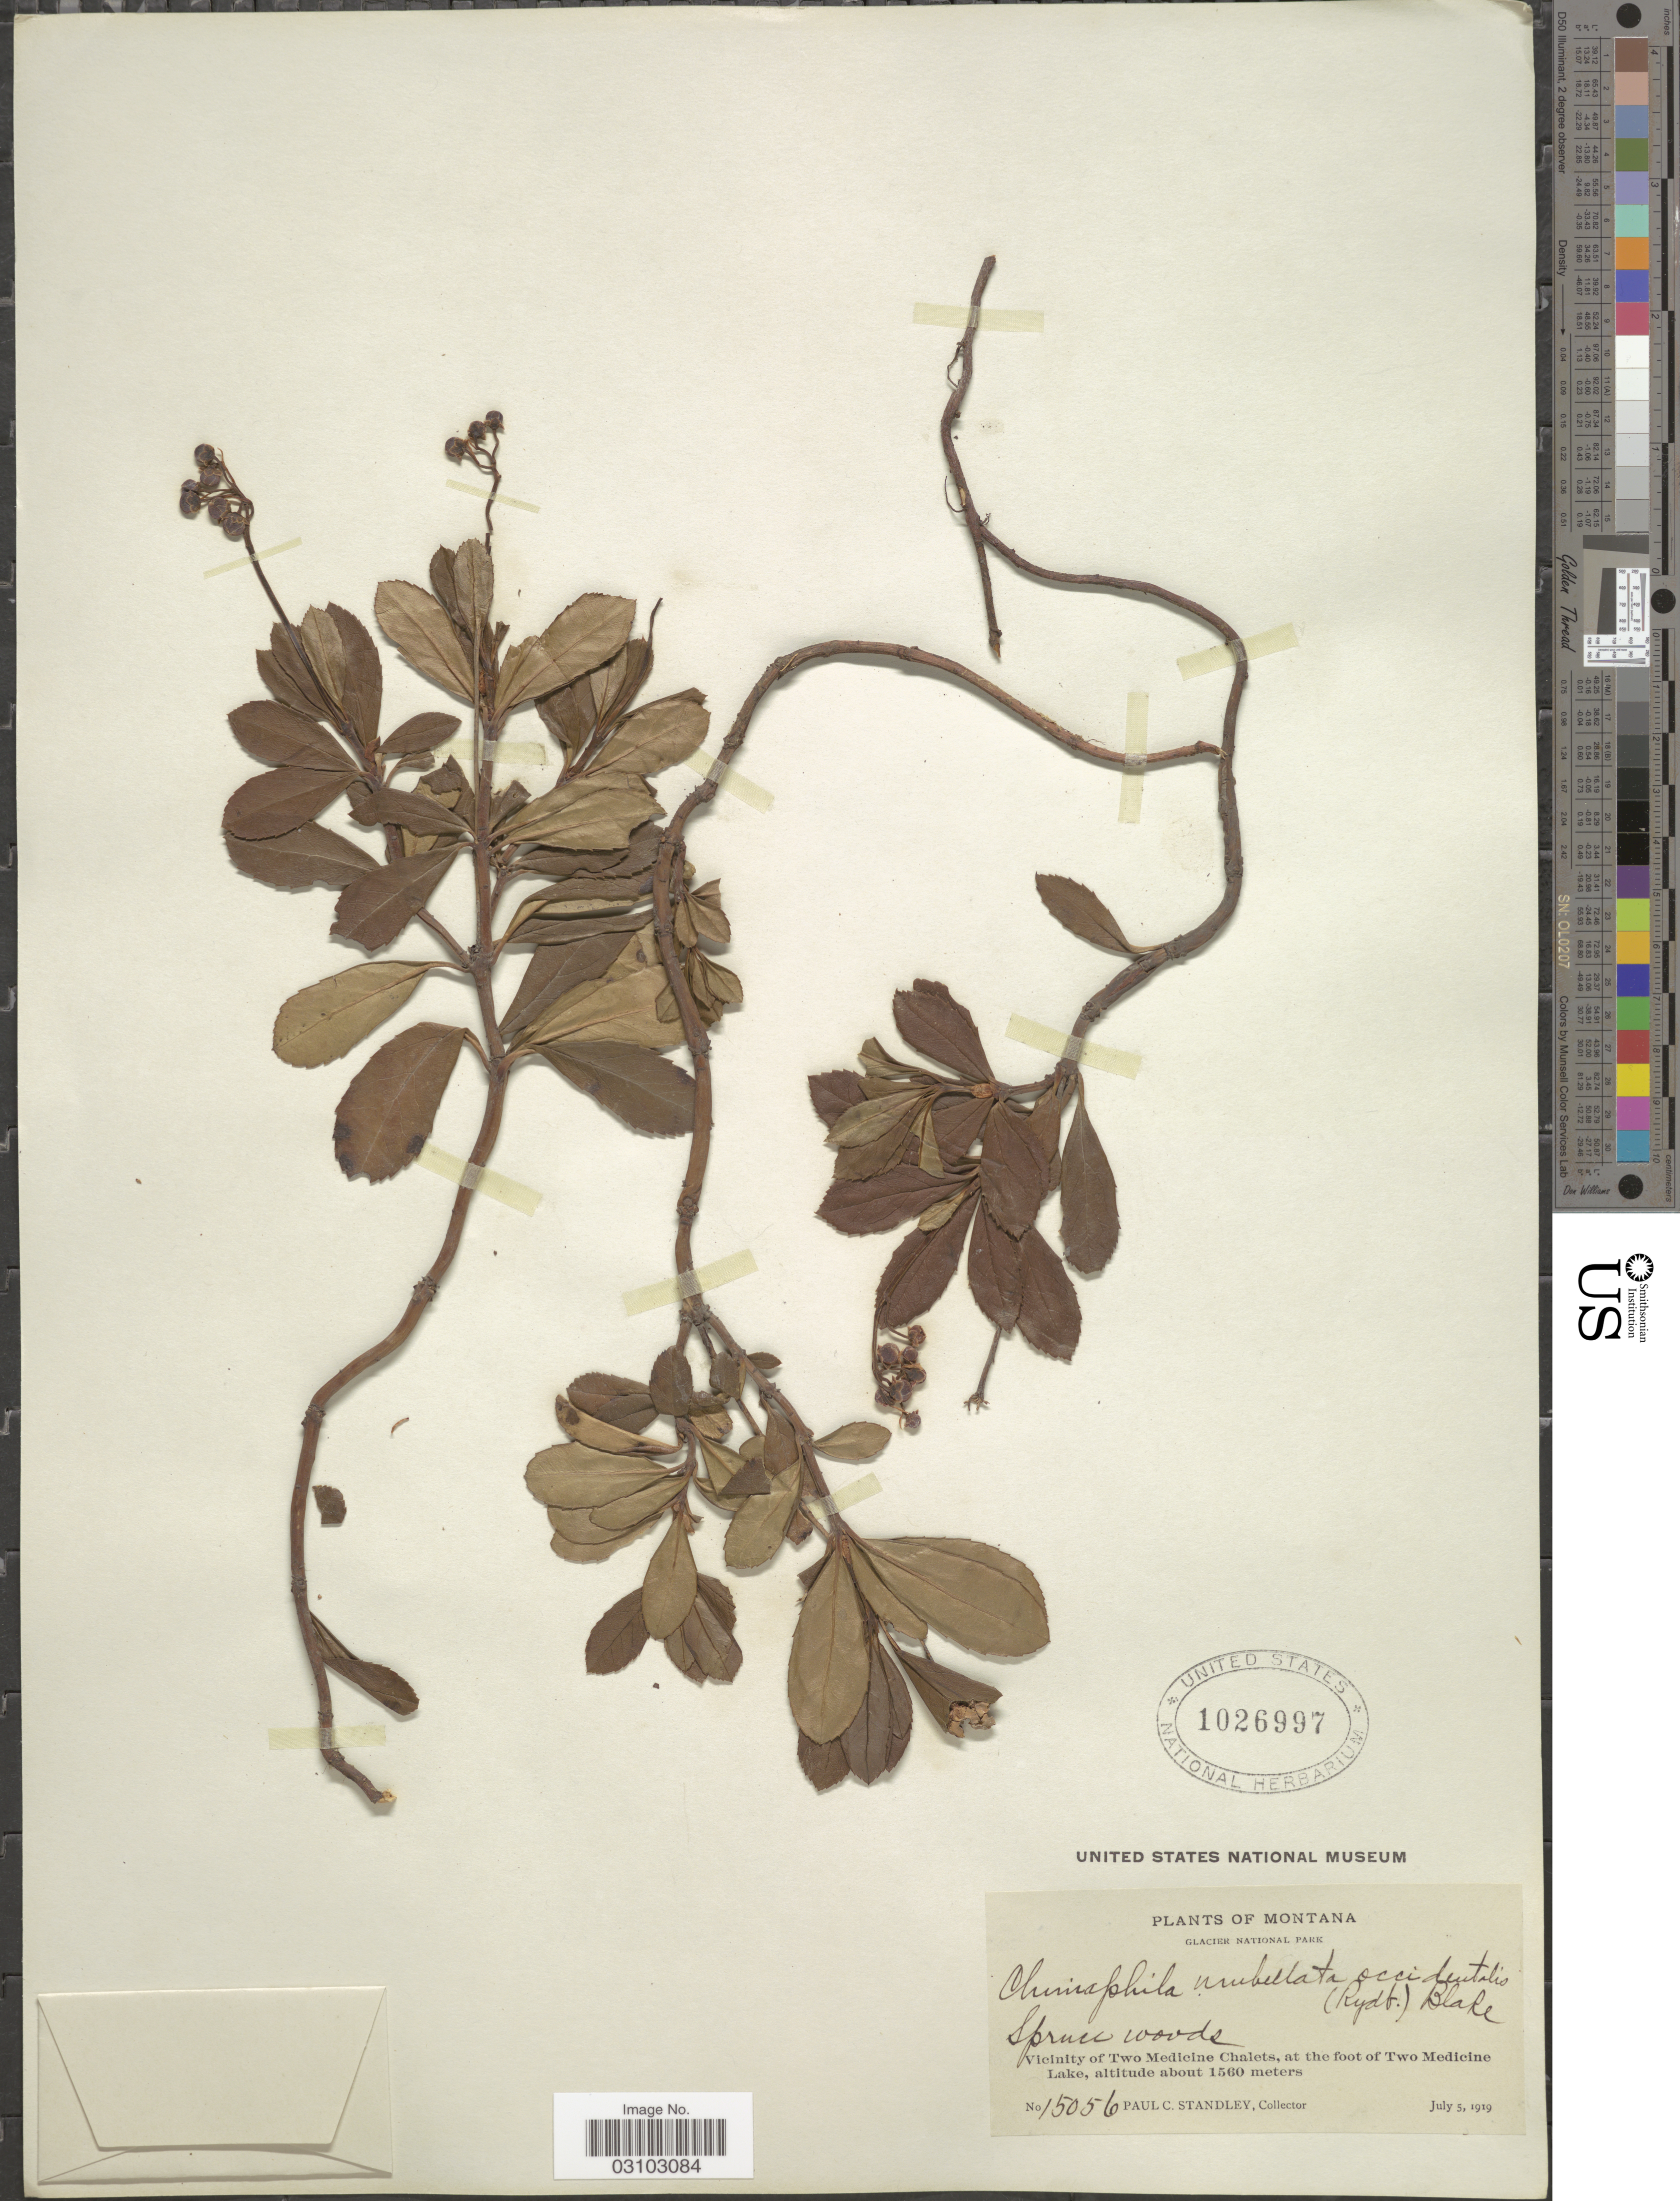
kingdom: Plantae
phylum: Tracheophyta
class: Magnoliopsida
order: Ericales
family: Ericaceae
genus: Chimaphila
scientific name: Chimaphila umbellata var. occidentalis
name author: (Rydb.) S.F. Blake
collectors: P. C. Standley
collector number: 15056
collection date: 1919-07-05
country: United States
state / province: Montana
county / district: Glacier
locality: Glacier National Park, Vicinity of Two Medicine Chalets, at the foot of Two Medicine Lake.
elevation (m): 1560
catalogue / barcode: US 1026997